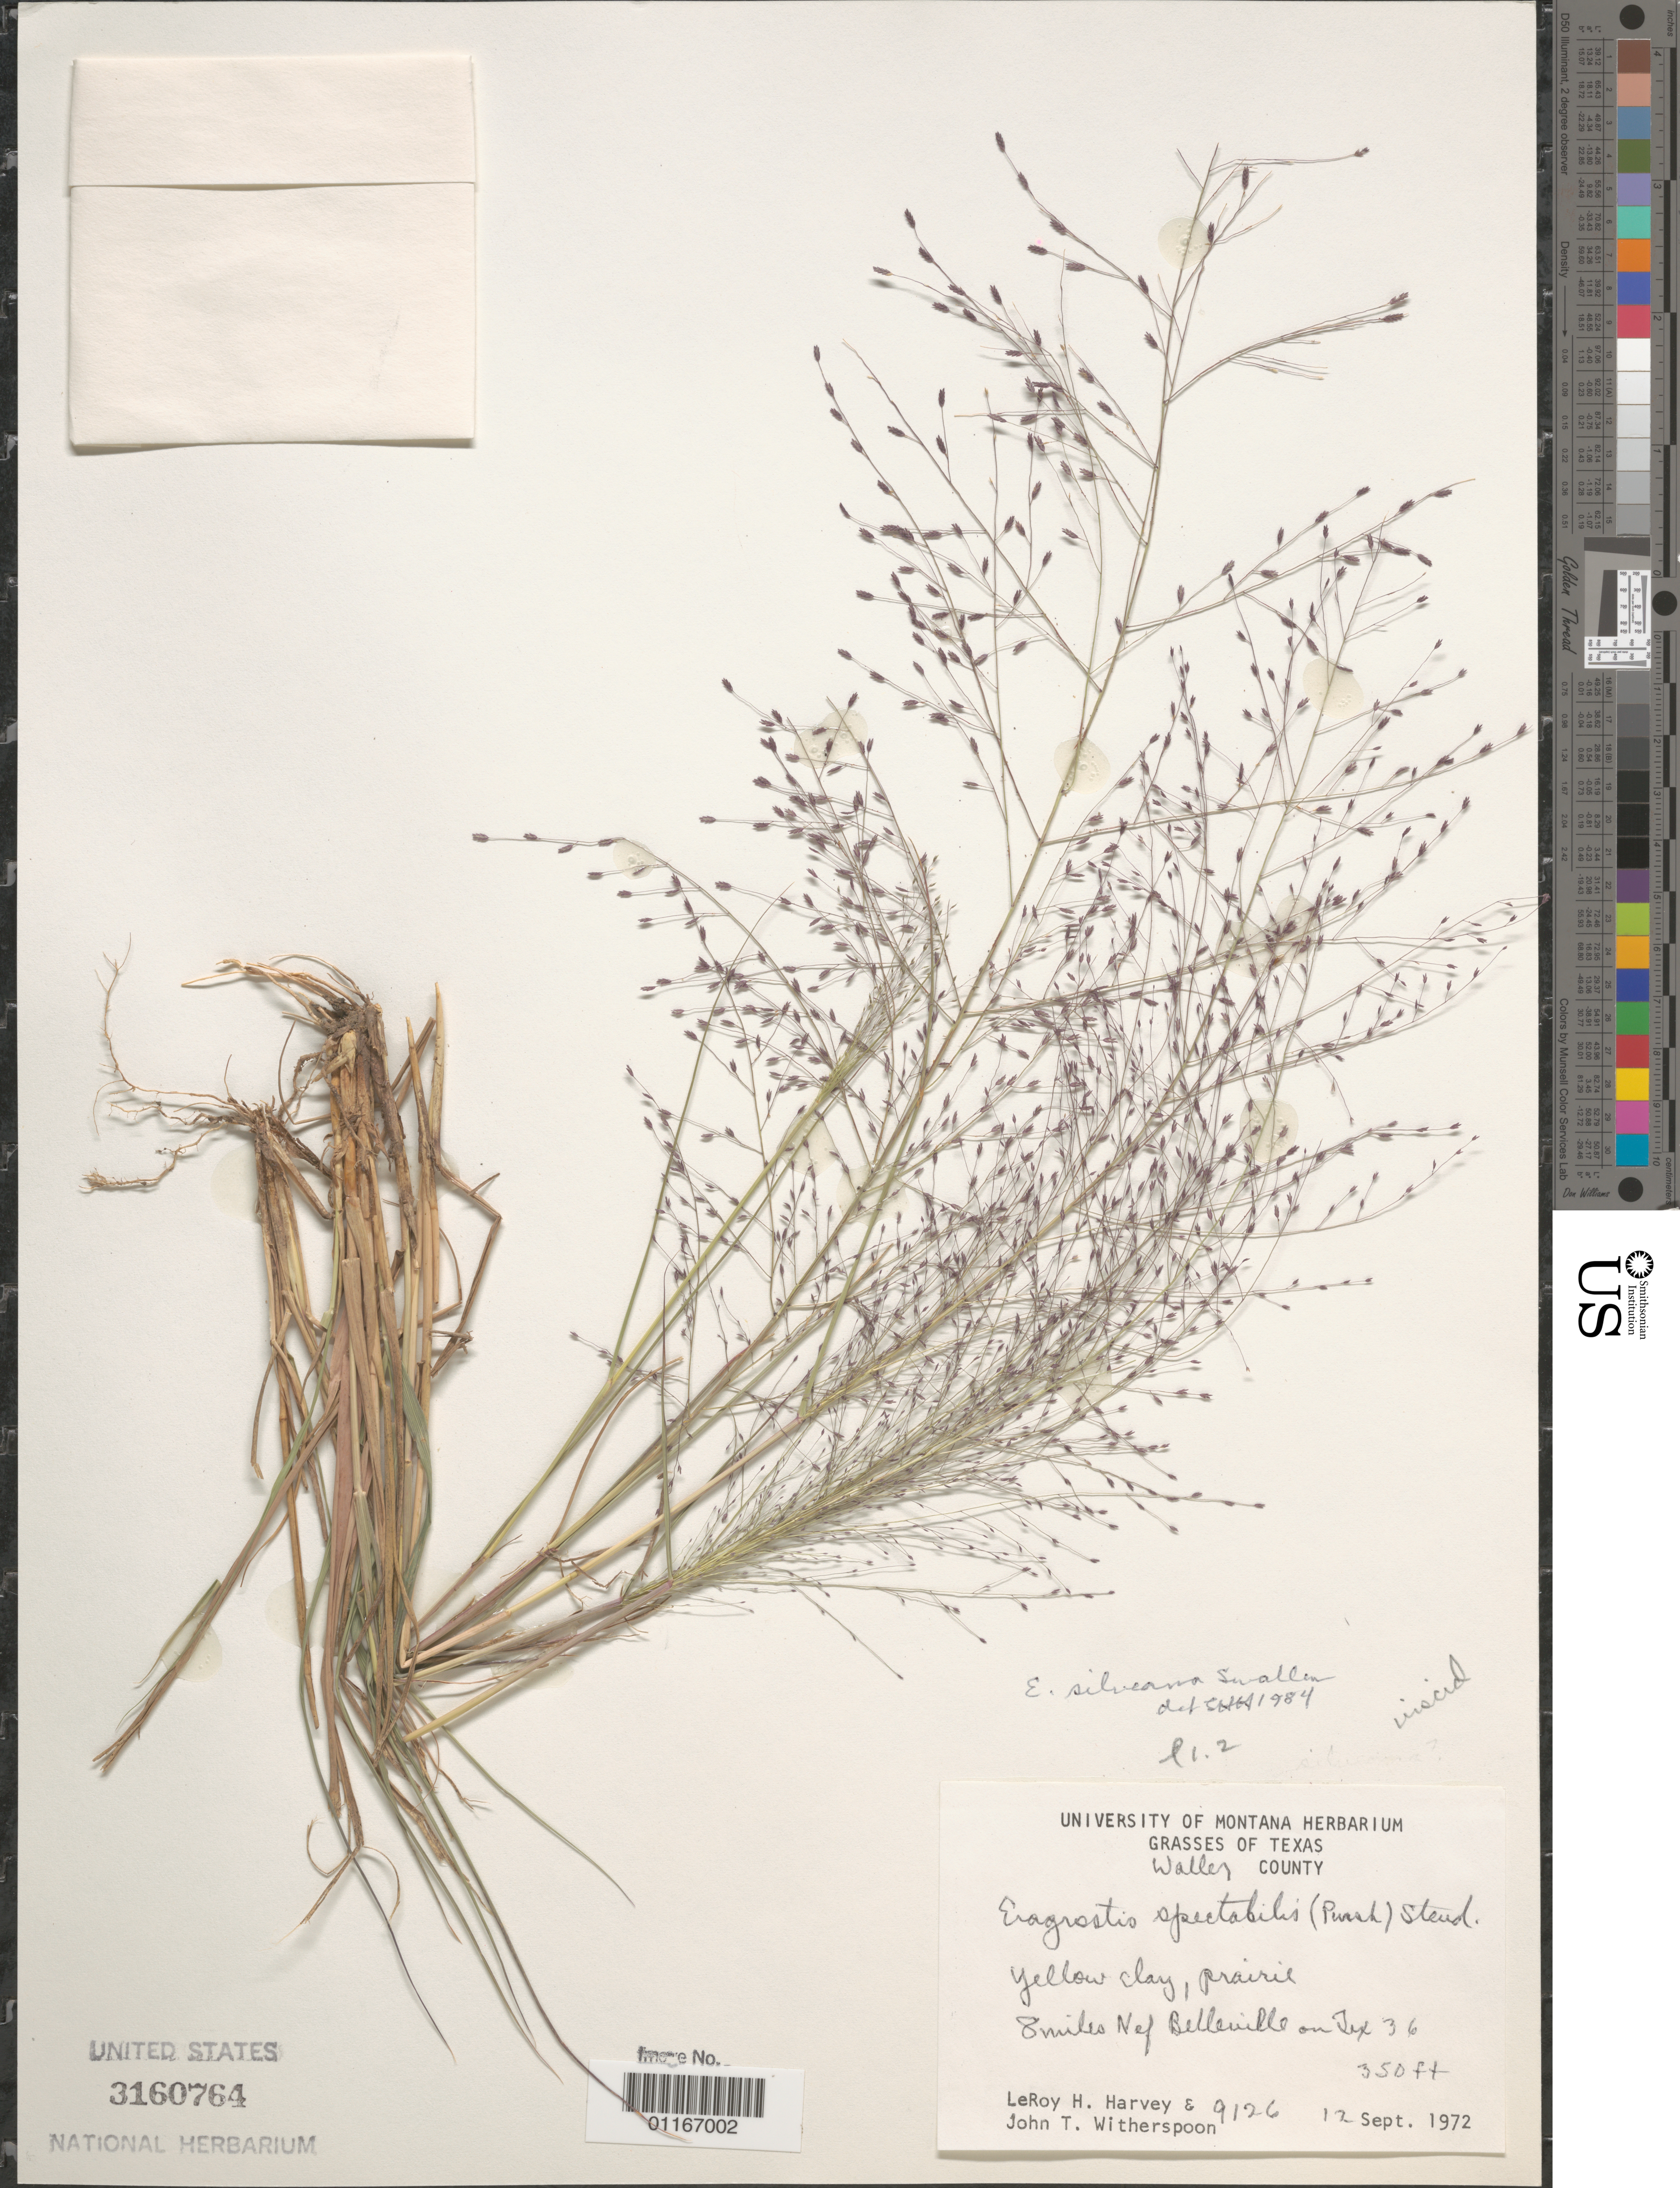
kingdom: Plantae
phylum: Tracheophyta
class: Liliopsida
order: Poales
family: Poaceae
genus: Eragrostis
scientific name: Eragrostis silveana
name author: Swallen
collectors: L. H. Harvey & J. Witherspoon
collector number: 9126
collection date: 1972-09-12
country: United States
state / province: Texas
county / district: Waller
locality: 8 miles north of Belleville on Texas 36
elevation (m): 107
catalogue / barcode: US 3160764